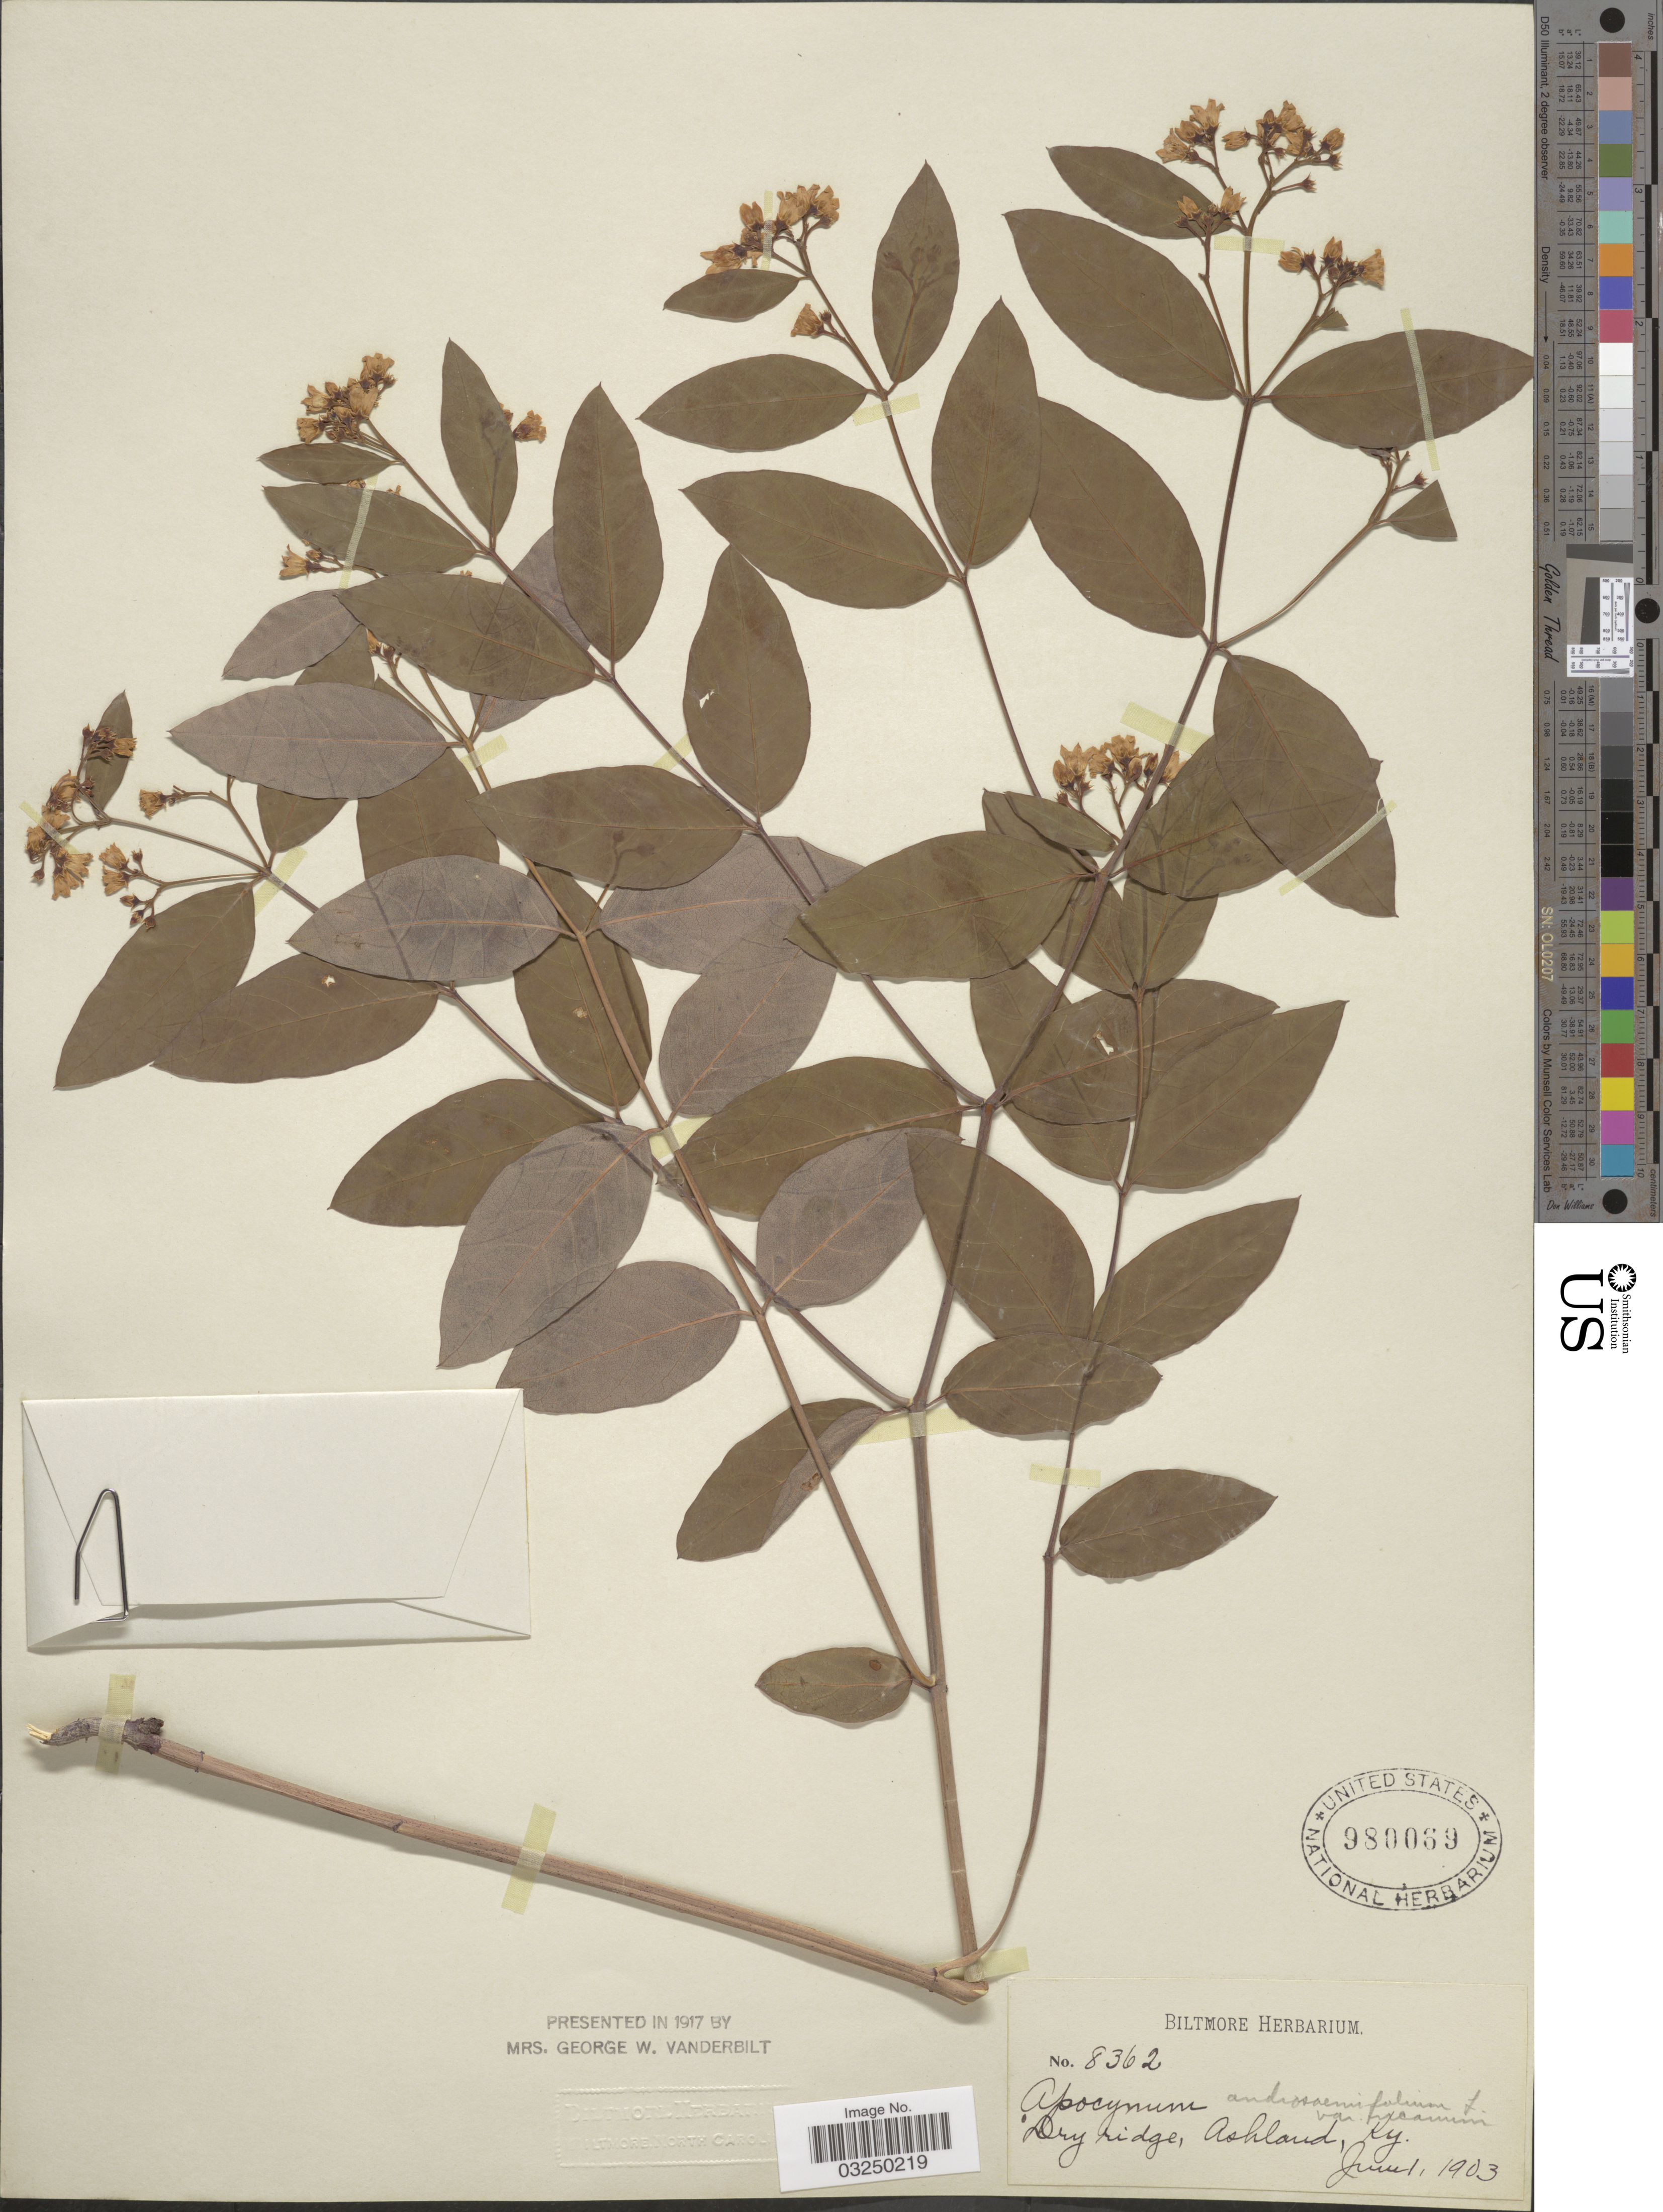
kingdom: Plantae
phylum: Tracheophyta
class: Magnoliopsida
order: Gentianales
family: Apocynaceae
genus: Apocynum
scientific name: Apocynum sp.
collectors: ex herb. Biltmore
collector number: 8362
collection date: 1903-06-01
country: United States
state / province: Kentucky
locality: Dry ridge, Ashland.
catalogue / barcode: US 980069